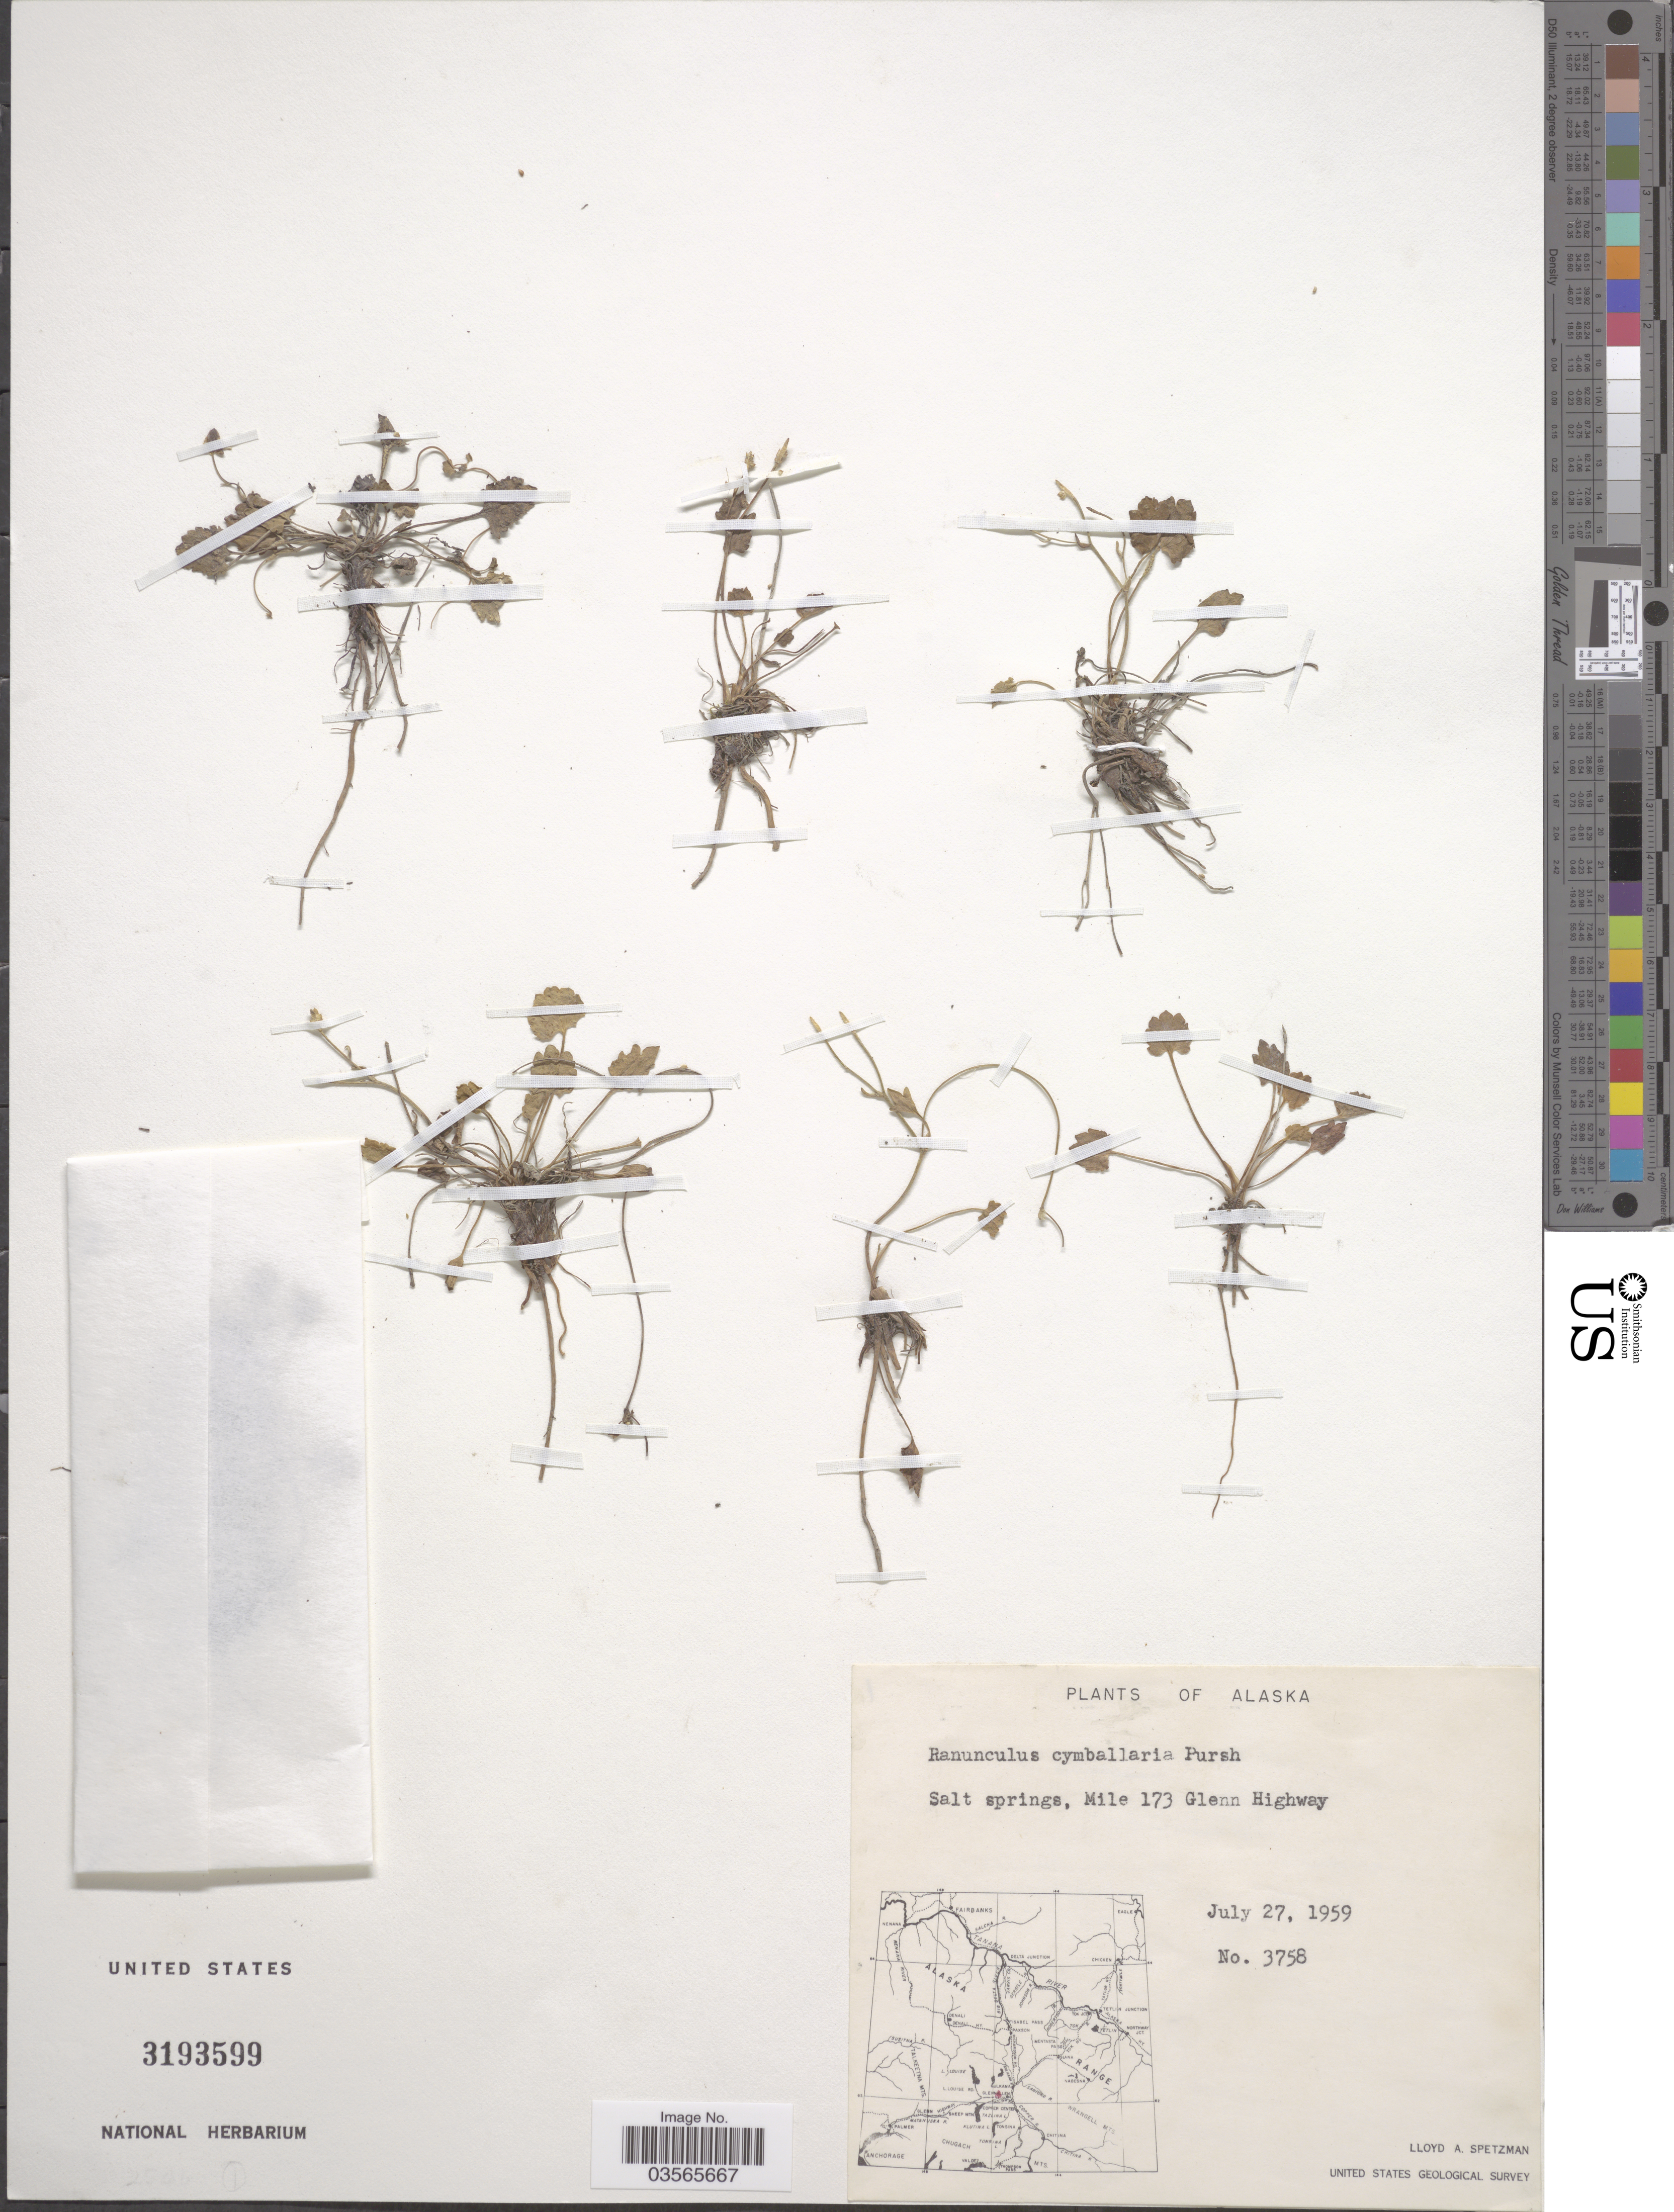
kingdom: Plantae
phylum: Tracheophyta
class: Magnoliopsida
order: Ranunculales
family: Ranunculaceae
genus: Halerpestes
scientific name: Halerpestes cymbalaria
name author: (Pursh) Greene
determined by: Strong, M. T., (US), Smithsonian Institution - National Museum of Natural History (UNITED STATES)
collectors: L. Spetzman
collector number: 3758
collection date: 1959-07-27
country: United States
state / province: Alaska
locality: Salt springs, Mile 173 Glenn Highway.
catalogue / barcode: US 3193599